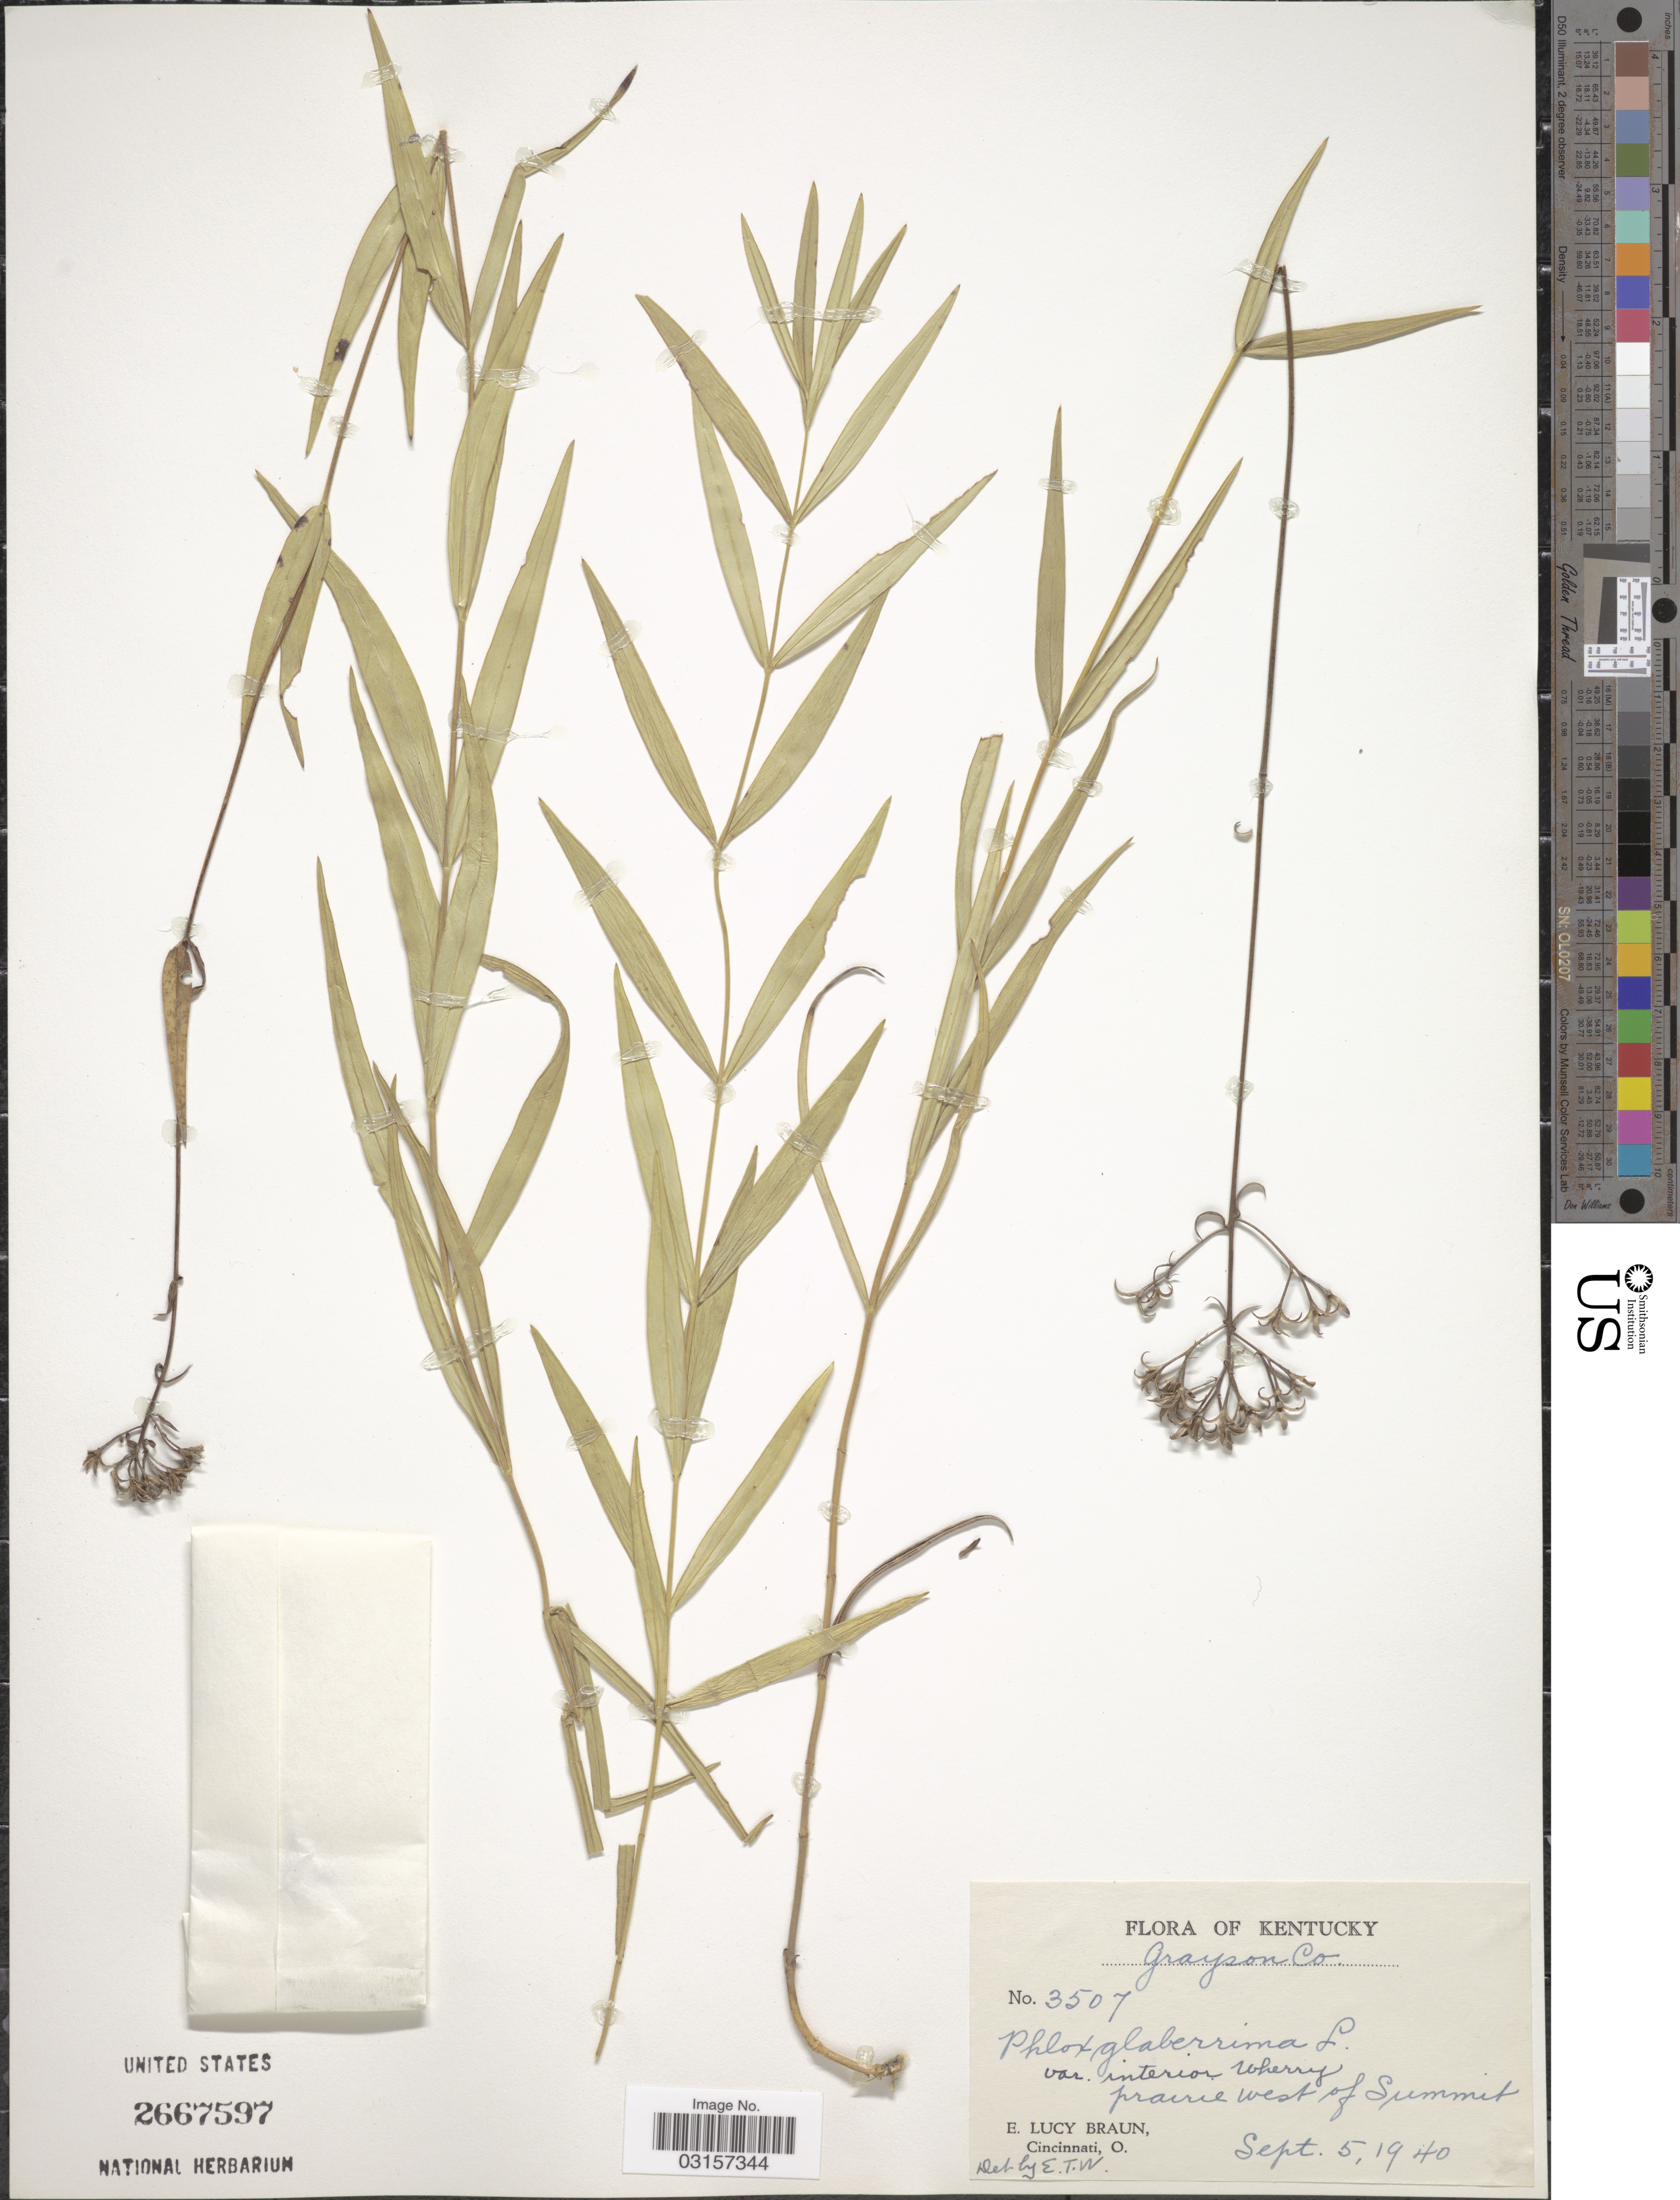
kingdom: Plantae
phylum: Tracheophyta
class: Magnoliopsida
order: Ericales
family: Polemoniaceae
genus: Phlox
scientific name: Phlox glaberrima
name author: L.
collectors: E. L. Braun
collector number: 3507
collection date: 1940-09-05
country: United States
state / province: Kentucky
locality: Grayson Co., prairie west of Summit.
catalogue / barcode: US 2667597